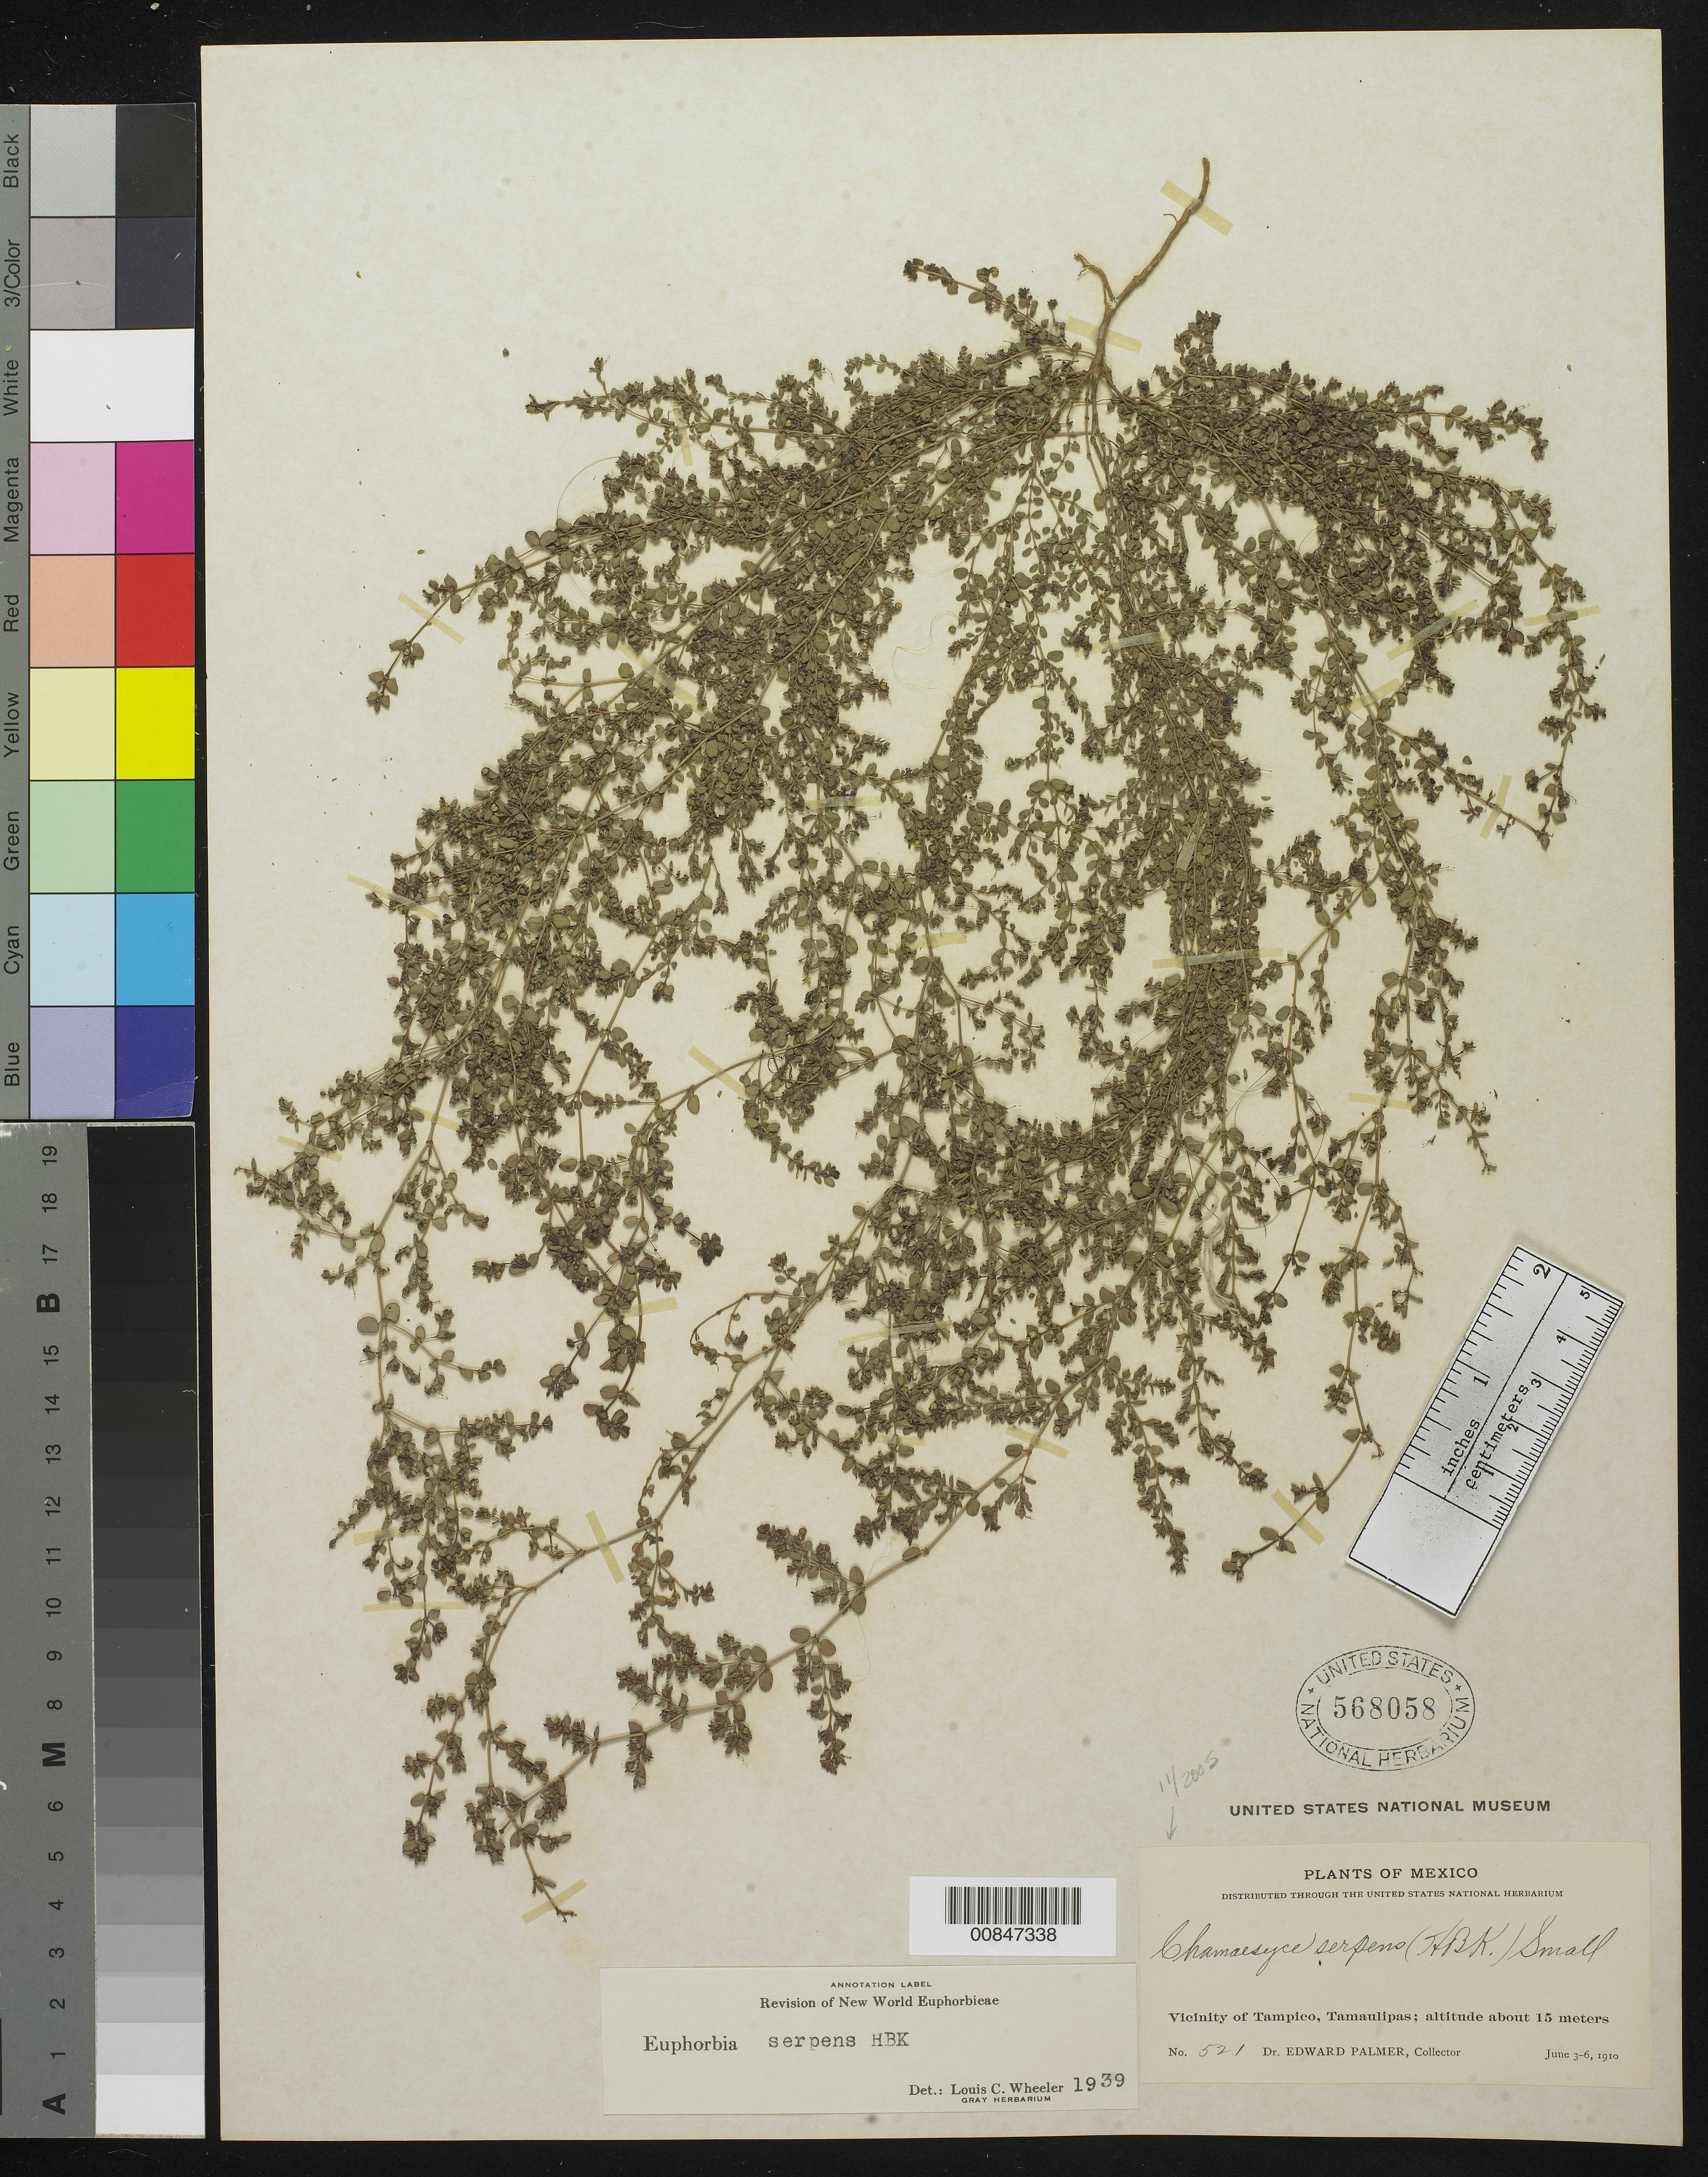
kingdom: Plantae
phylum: Tracheophyta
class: Magnoliopsida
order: Malpighiales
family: Euphorbiaceae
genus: Euphorbia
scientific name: Euphorbia serpens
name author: Kunth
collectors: E. Palmer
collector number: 521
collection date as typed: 03 Jun 1910 to 06 Jun 1910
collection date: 1910-06-03/1910-06-06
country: Mexico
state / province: Tamaulipas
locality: Vicinity of Tampico, Tamaulipas.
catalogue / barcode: US 568058